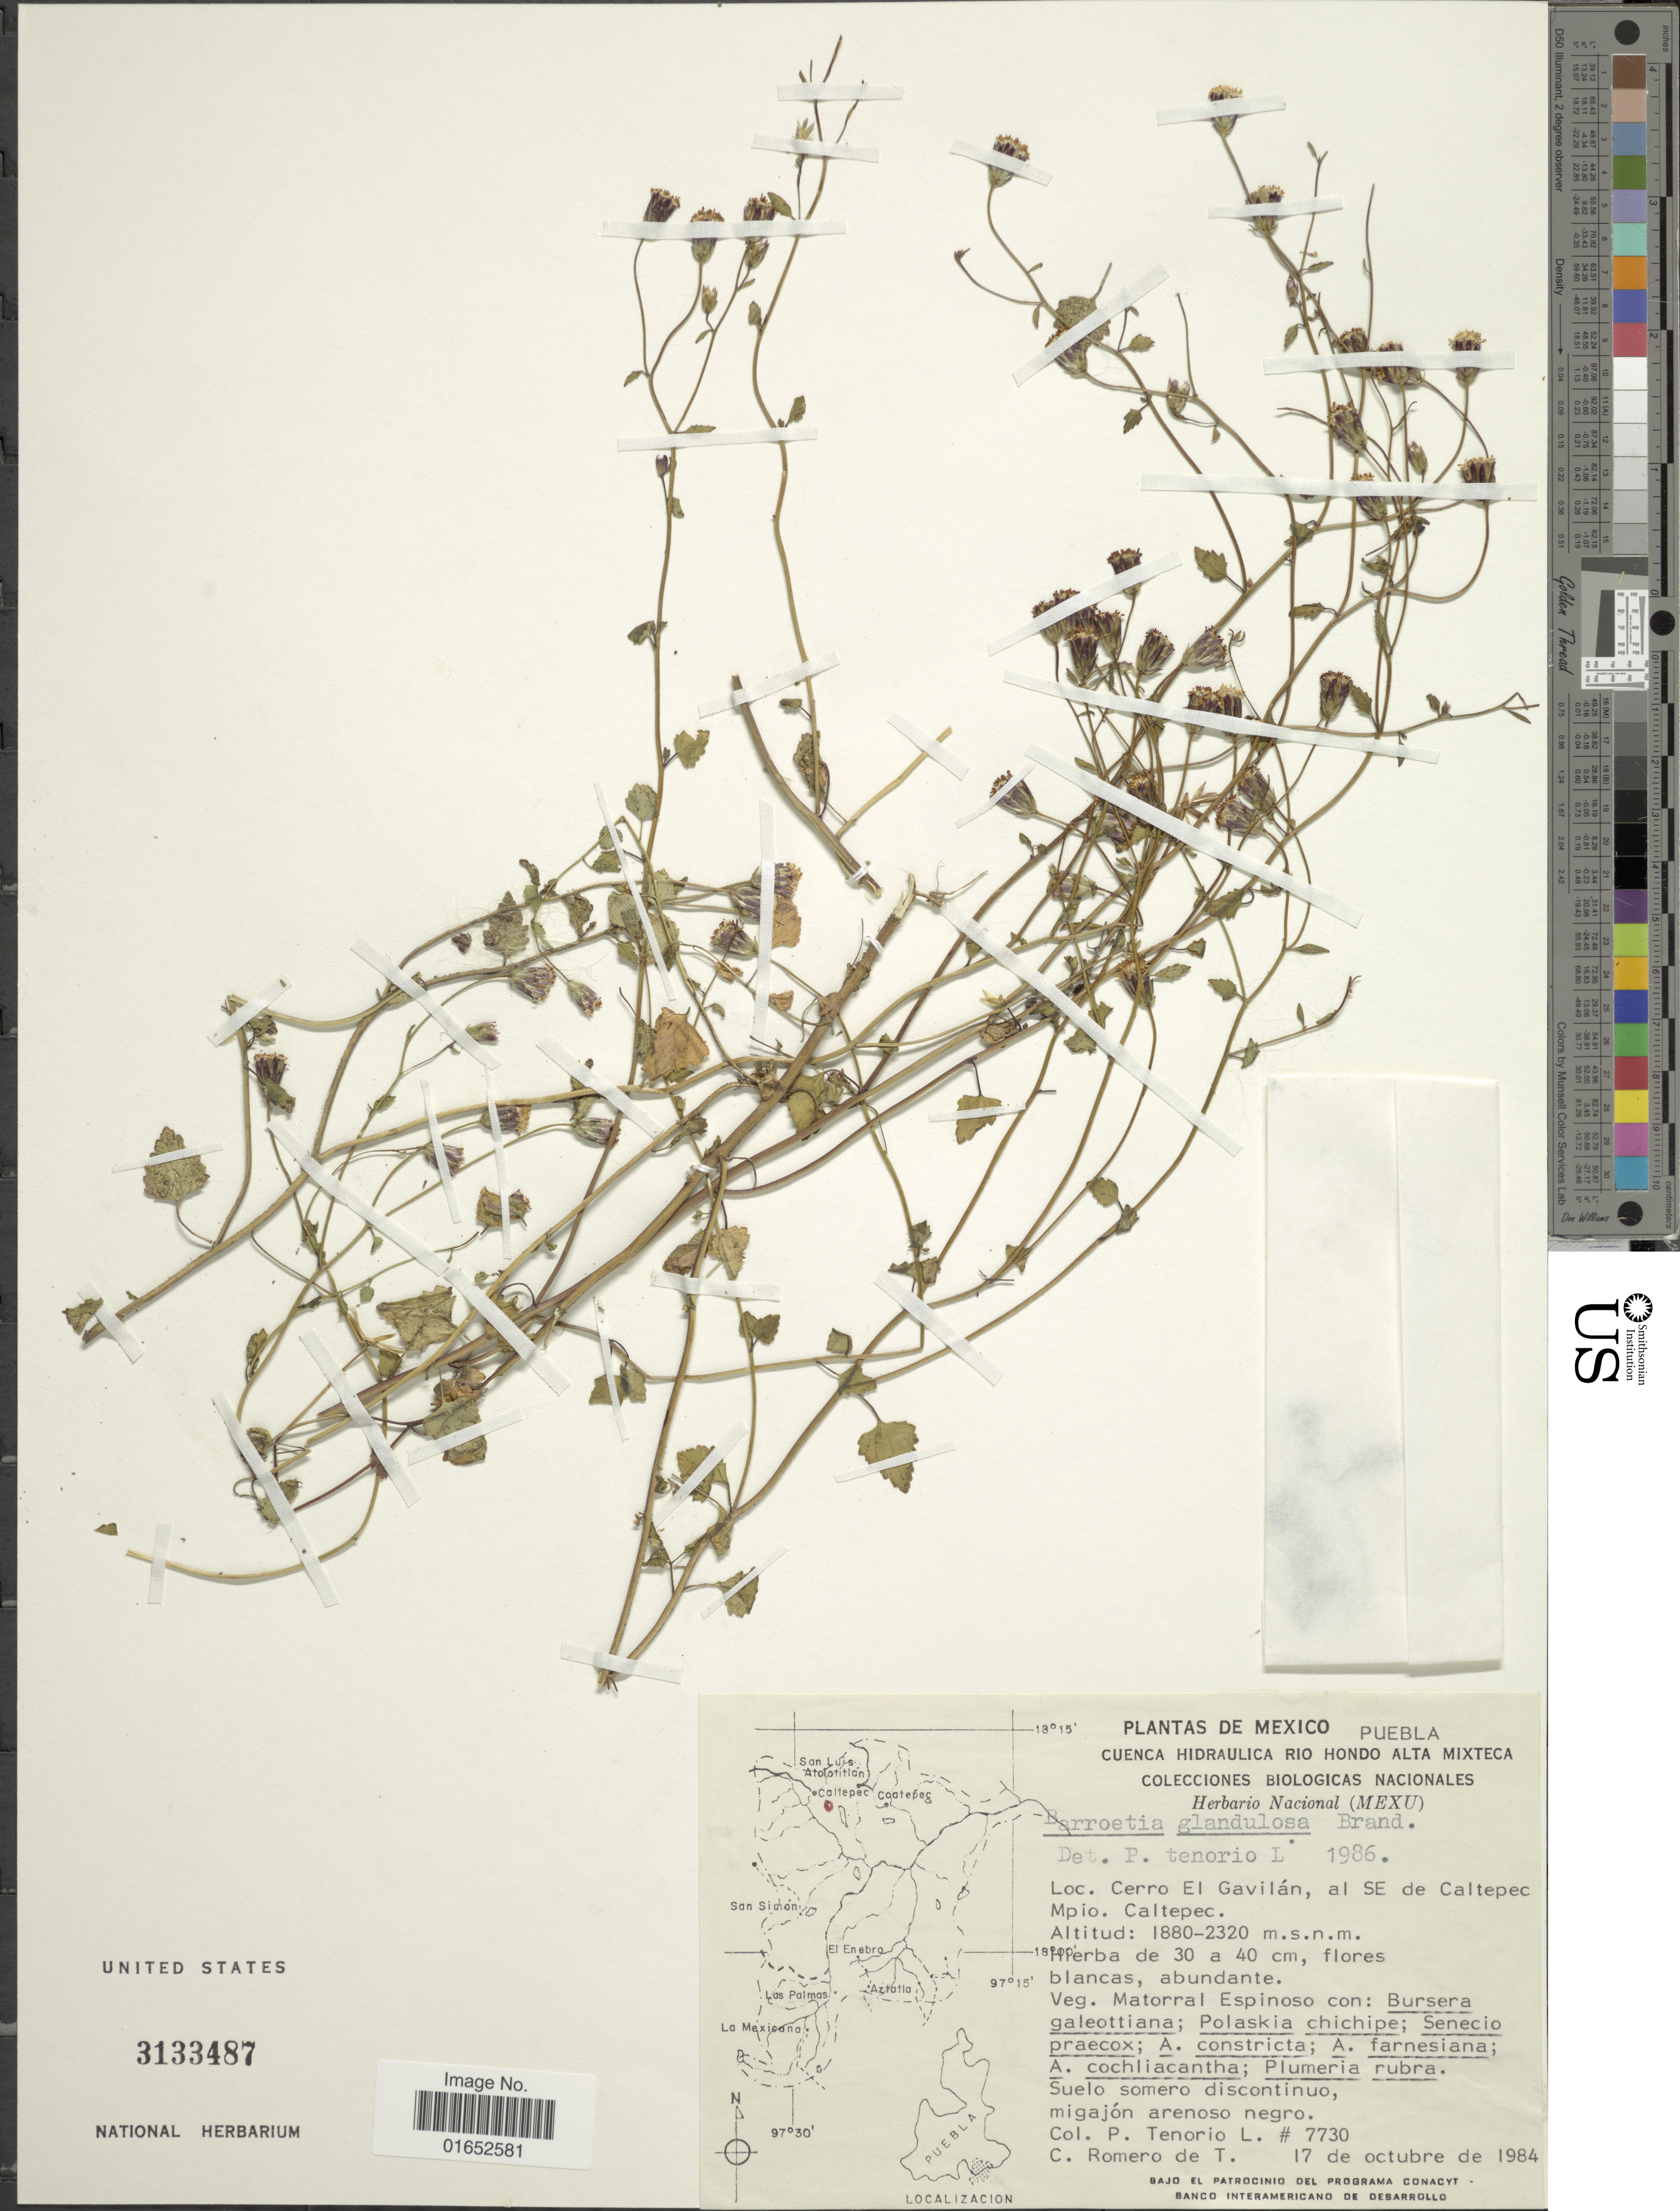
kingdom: Plantae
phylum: Tracheophyta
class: Magnoliopsida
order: Asterales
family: Asteraceae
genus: Phanerostylis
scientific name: Phanerostylis glutinosa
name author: (Brandegee) R.M. King & H. Rob.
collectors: P. Tenorio L. & C. Romero de T.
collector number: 7730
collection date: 1984-10-17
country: Mexico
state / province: Puebla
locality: Cuenca Hidraulica Rio Hondo Alta Mixteca, Cerro El Gavilán, al SE de Caltepec Mpio Caltepec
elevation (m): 1880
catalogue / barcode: US 3133487